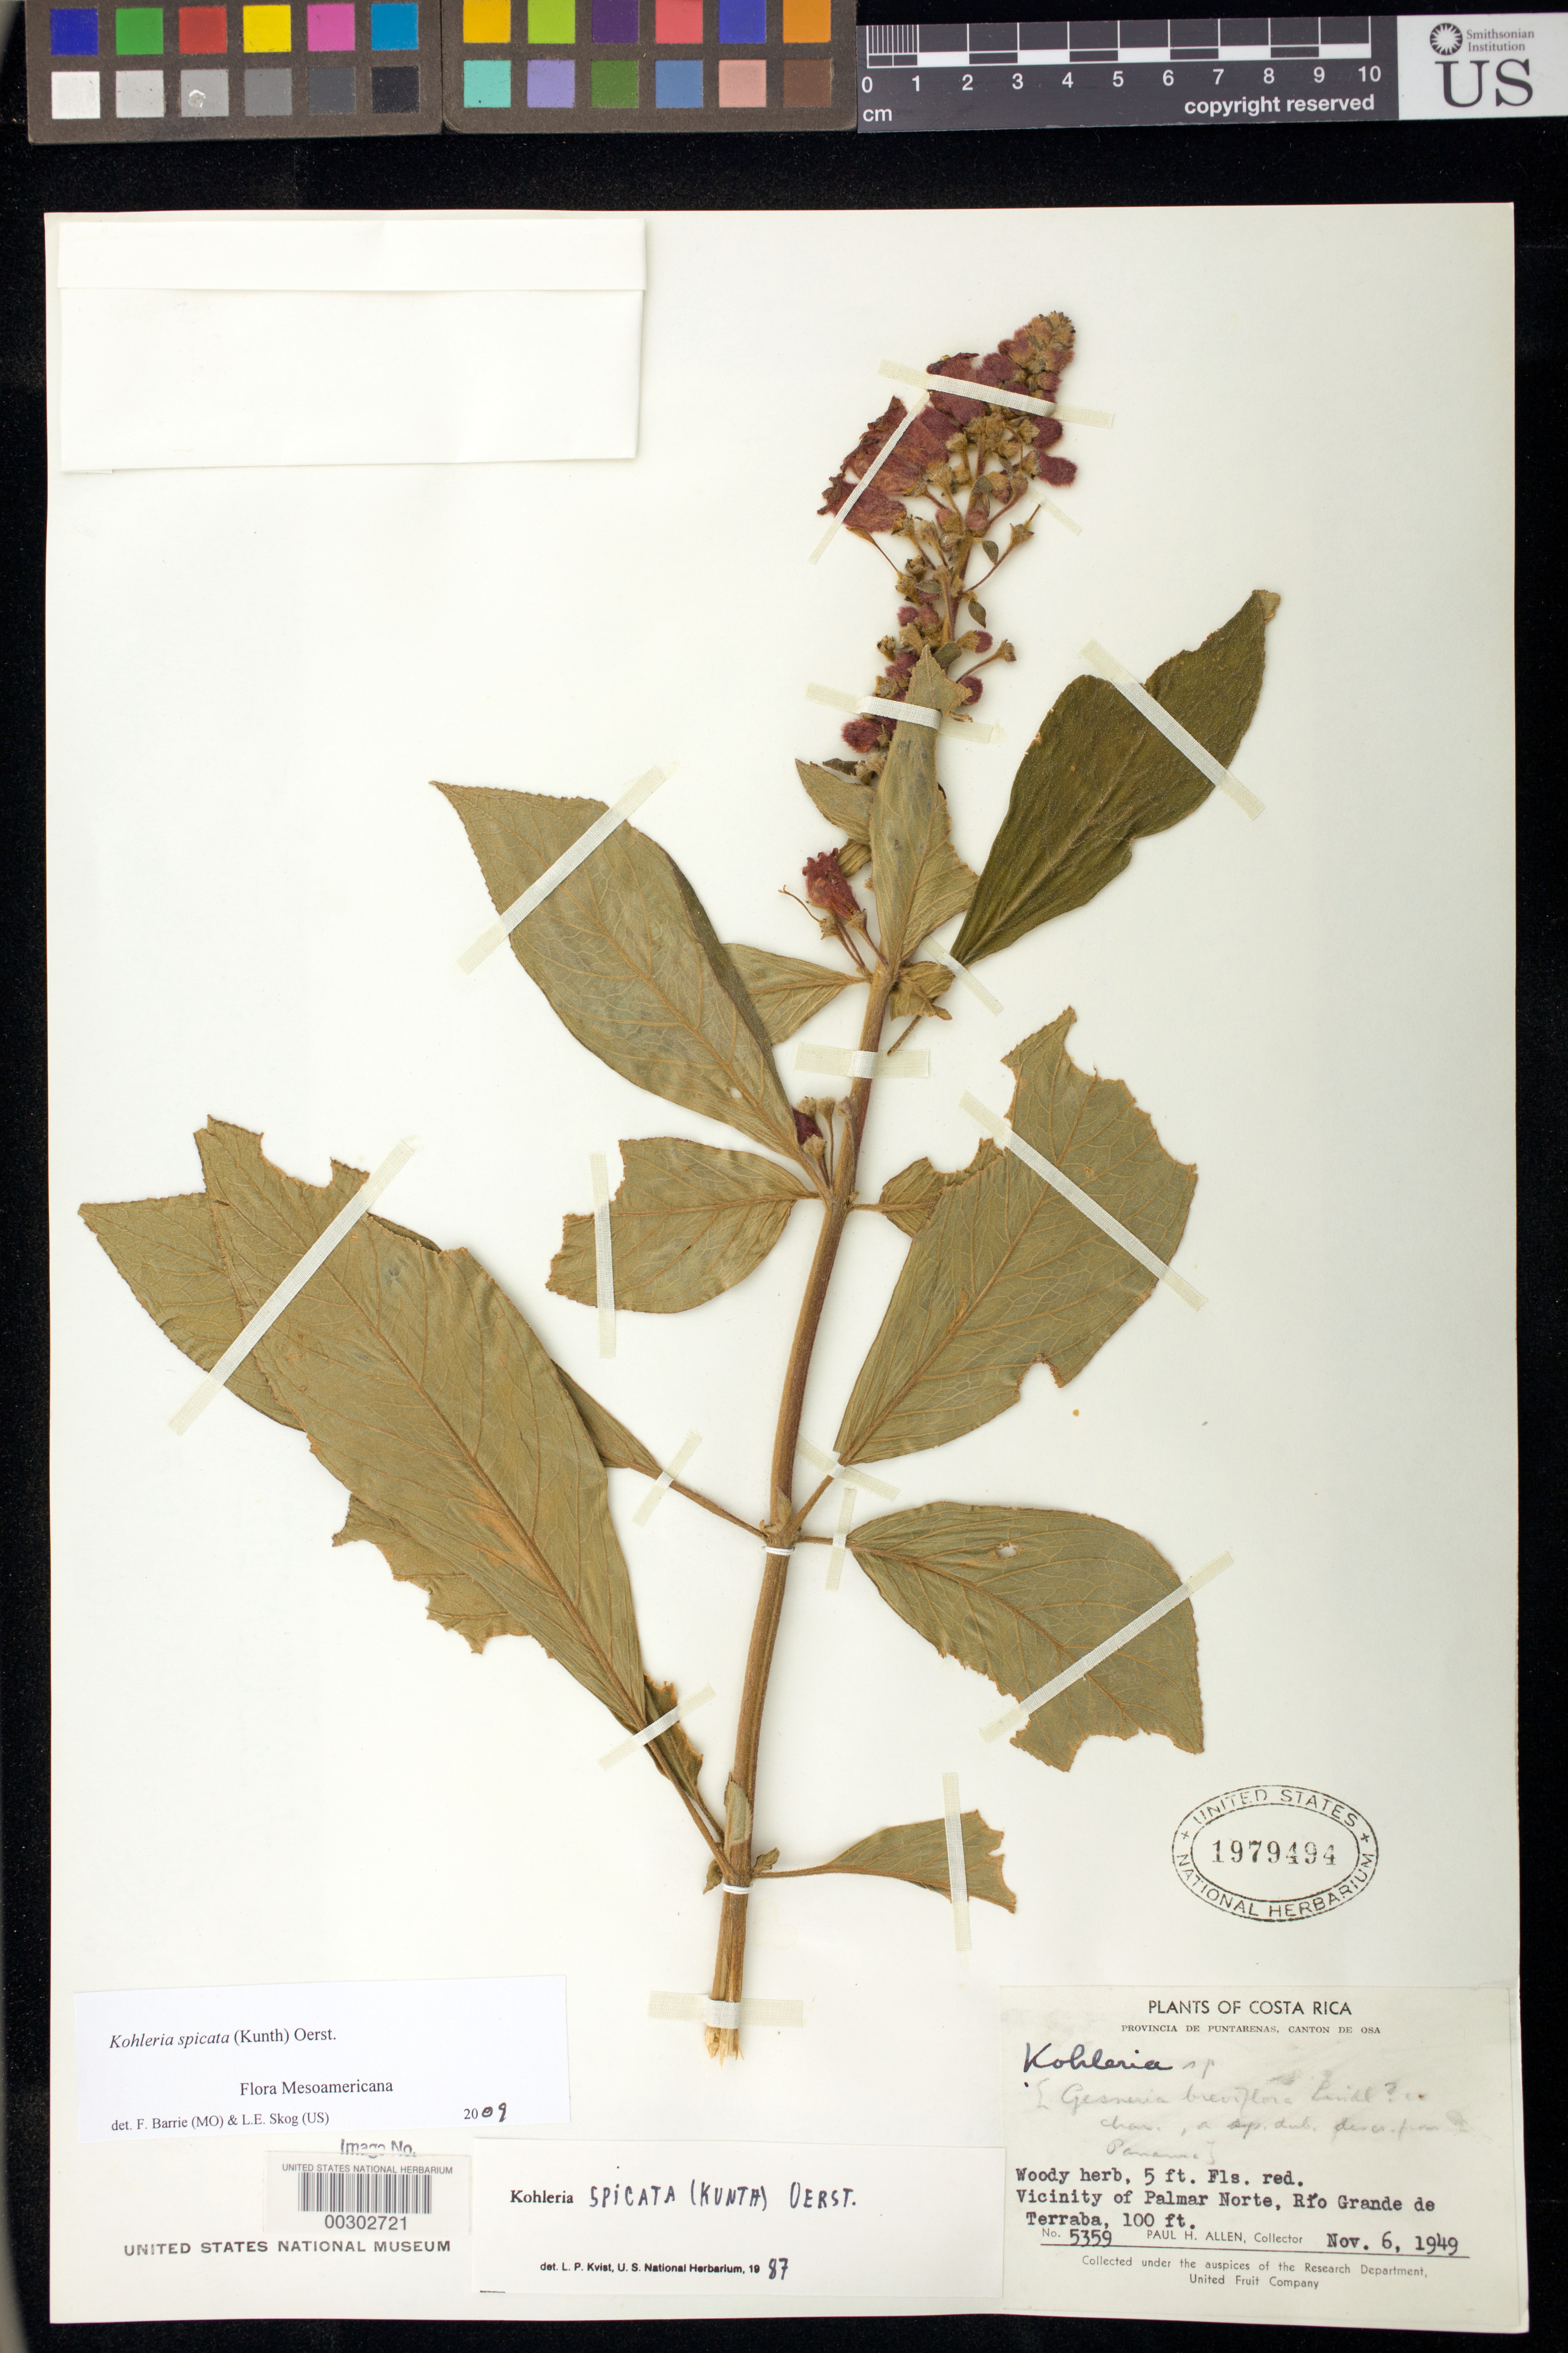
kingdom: Plantae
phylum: Tracheophyta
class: Magnoliopsida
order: Lamiales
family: Gesneriaceae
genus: Kohleria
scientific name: Kohleria spicata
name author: (Kunth) Oerst.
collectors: P. H. Allen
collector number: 5359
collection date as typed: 06 Nov 1949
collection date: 1949-11-06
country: Costa Rica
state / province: Puntarenas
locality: Canton de Osa, vicinity of Palmar Norte, Rio Grande de Terraba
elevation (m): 30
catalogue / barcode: US 1979494